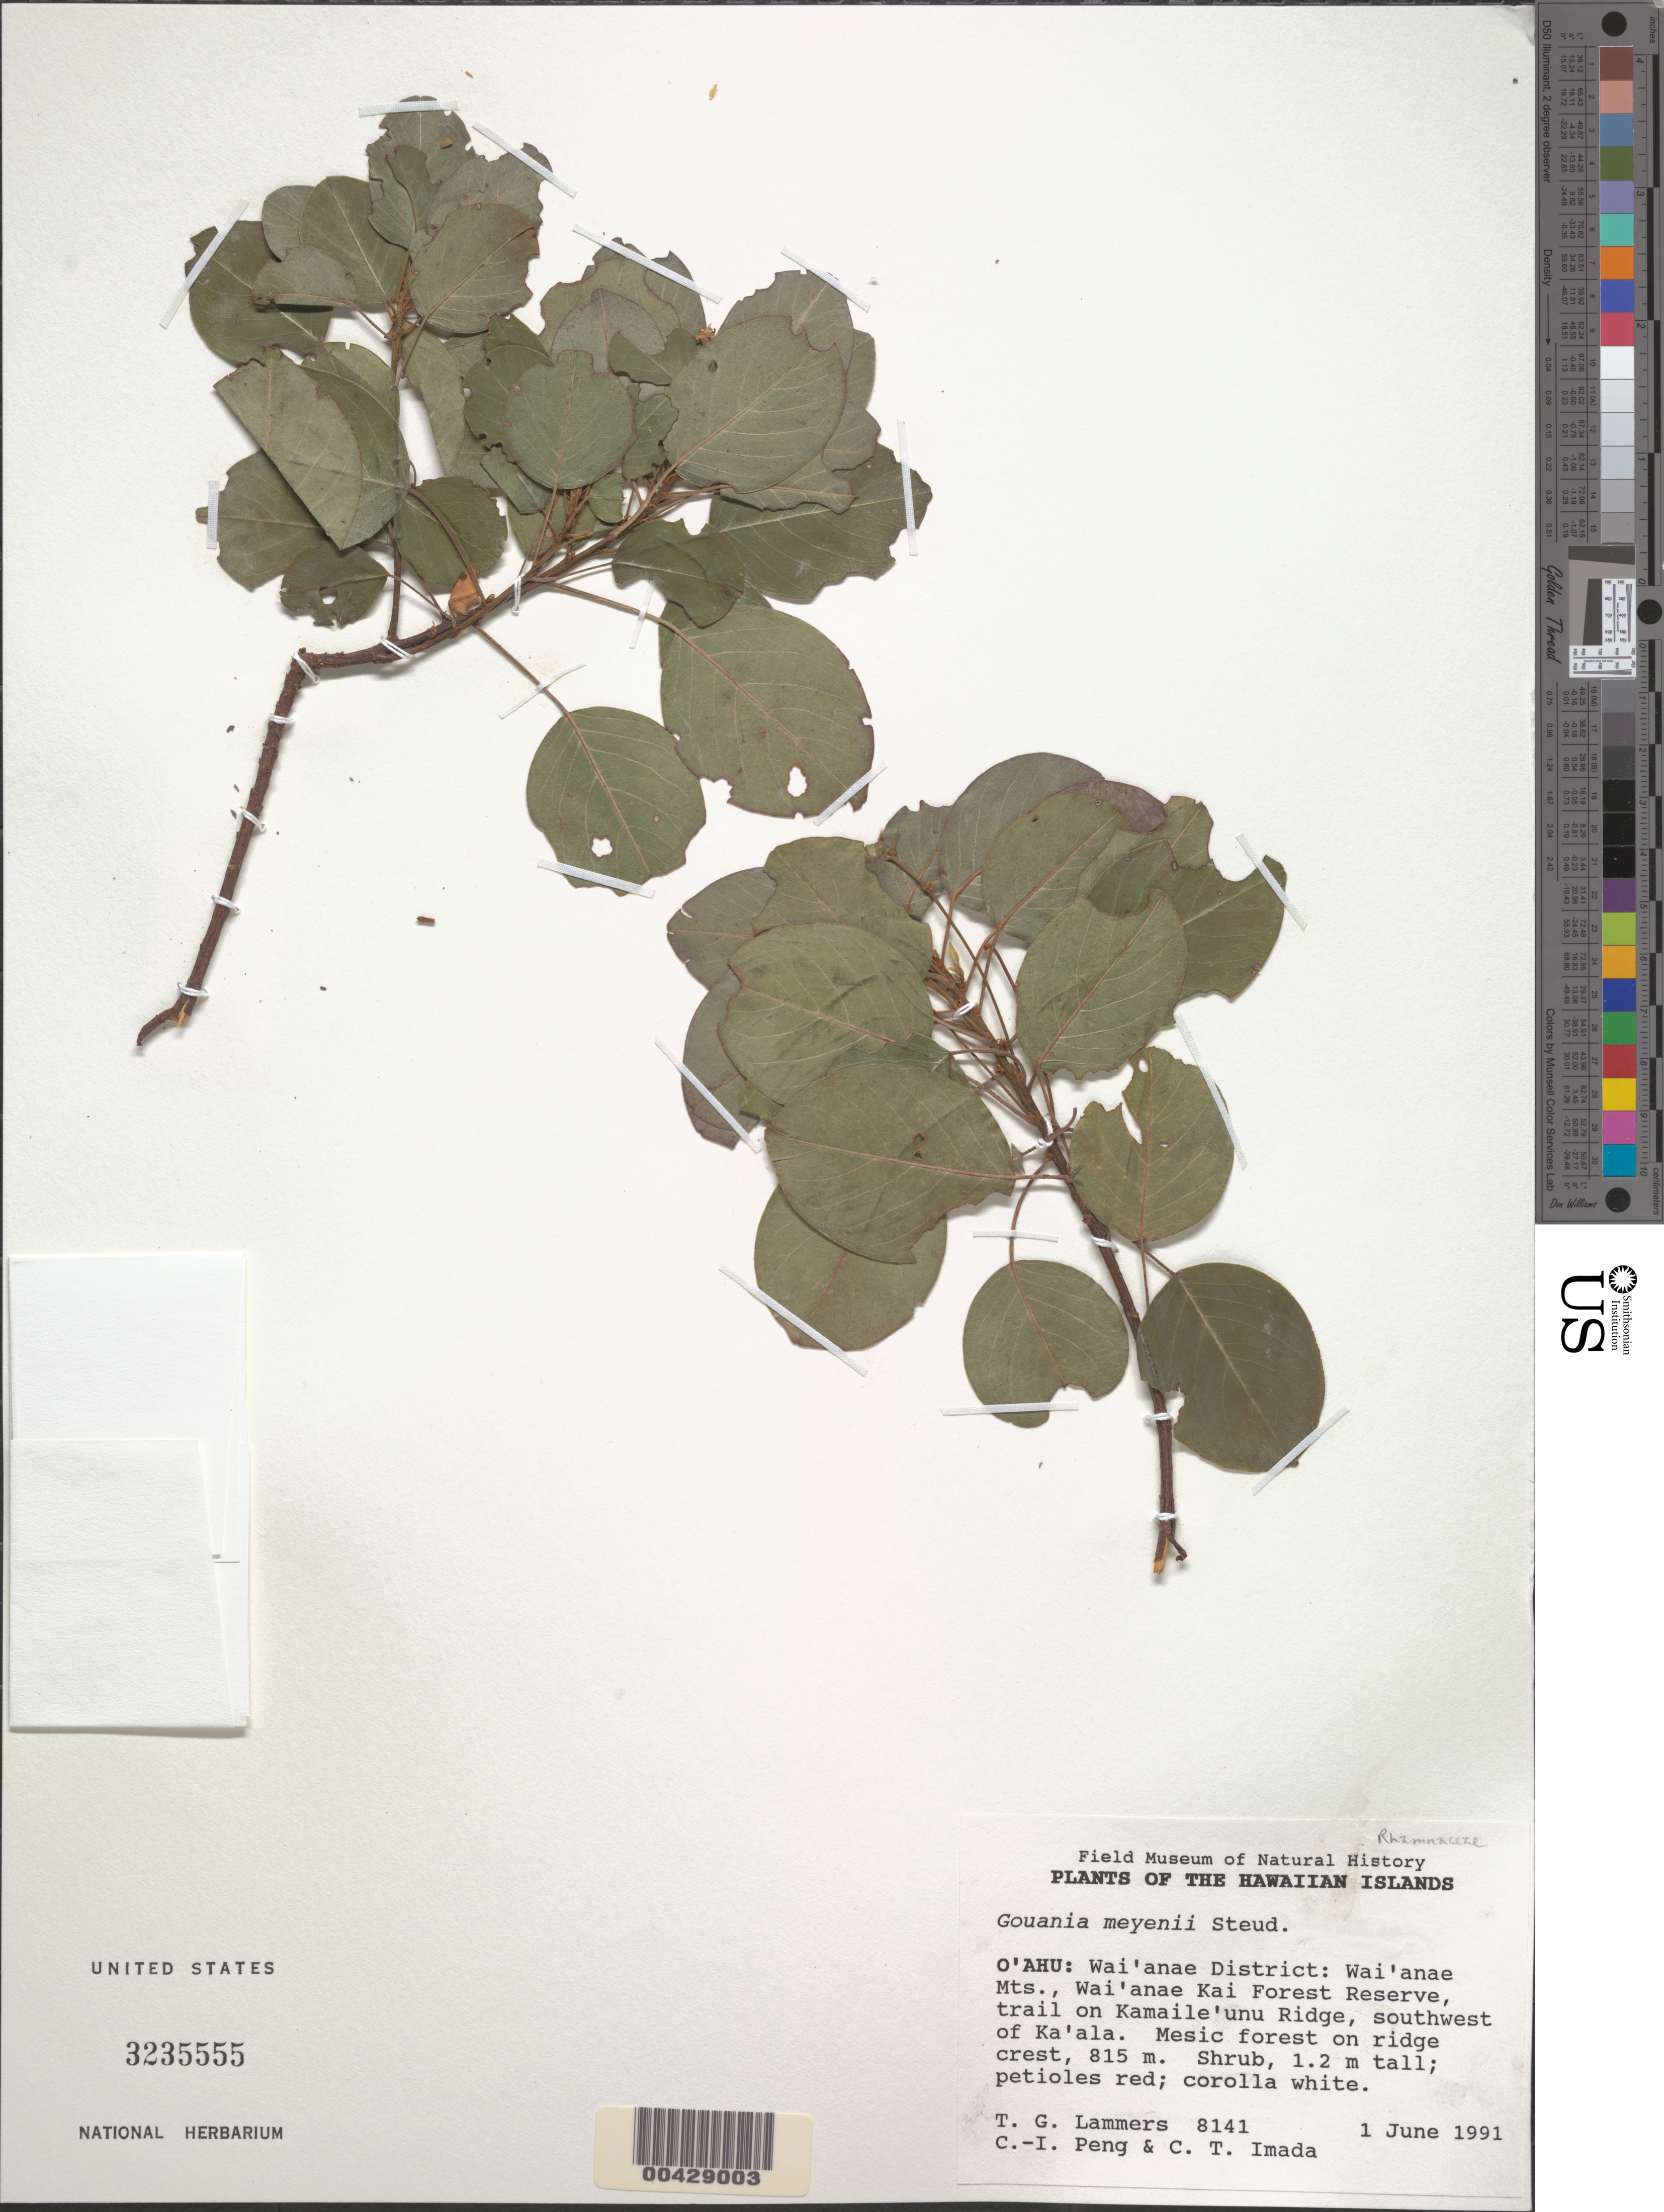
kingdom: Plantae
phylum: Tracheophyta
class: Magnoliopsida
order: Rosales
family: Rhamnaceae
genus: Gouania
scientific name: Gouania meyenii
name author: Steud.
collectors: T. G. Lammers, C.-I Peng & C. Imada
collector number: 8141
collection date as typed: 1 Jun 1991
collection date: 1991-06-01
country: United States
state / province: Hawaii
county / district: Honolulu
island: Oahu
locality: Waianae District: Waianae Mountains, Waianae Kai Forest Reserve, trail on Kamaileunu Ridge, sw of Kaala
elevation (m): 815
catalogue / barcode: US 3235555